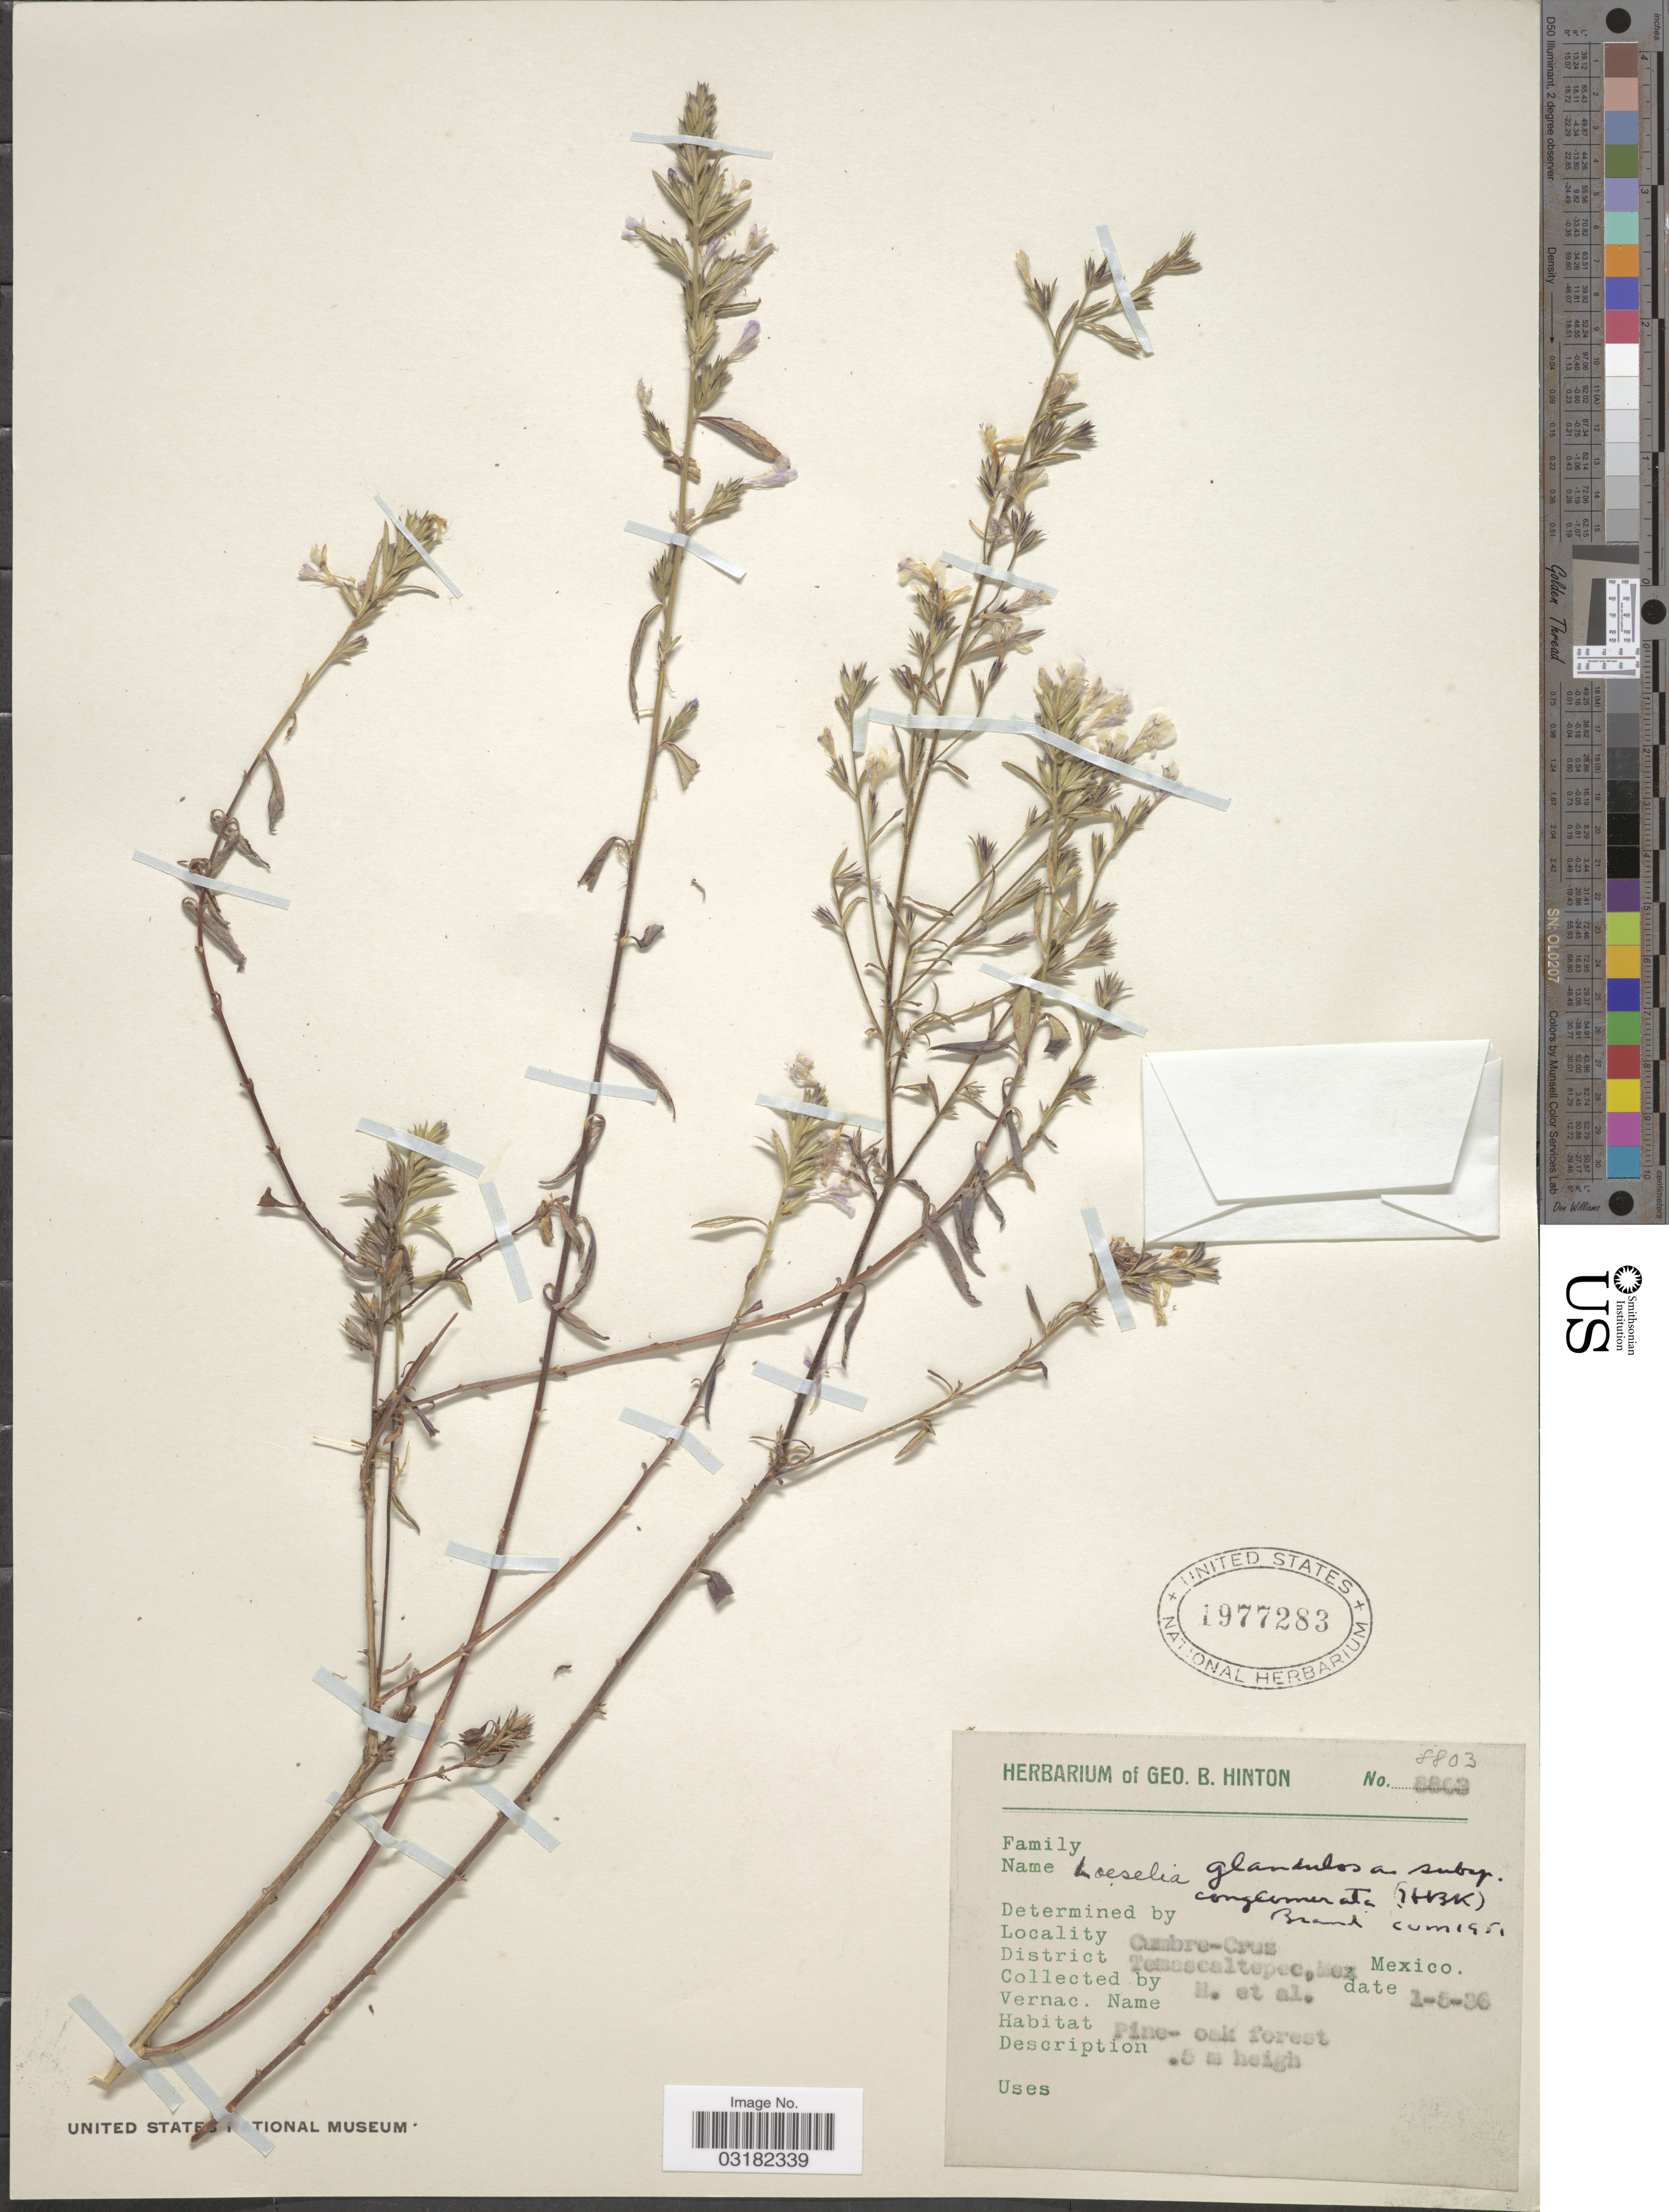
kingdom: Plantae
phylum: Tracheophyta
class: Magnoliopsida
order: Ericales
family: Polemoniaceae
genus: Loeselia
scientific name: Loeselia glandulosa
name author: (Cav.) G. Don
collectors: G. B. Hinton & et al.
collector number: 8803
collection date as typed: Transcribed d/m/y: 1/5/36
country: Mexico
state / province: México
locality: Cumbre-Cruz. District Temascaltepec.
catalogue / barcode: US 1977283